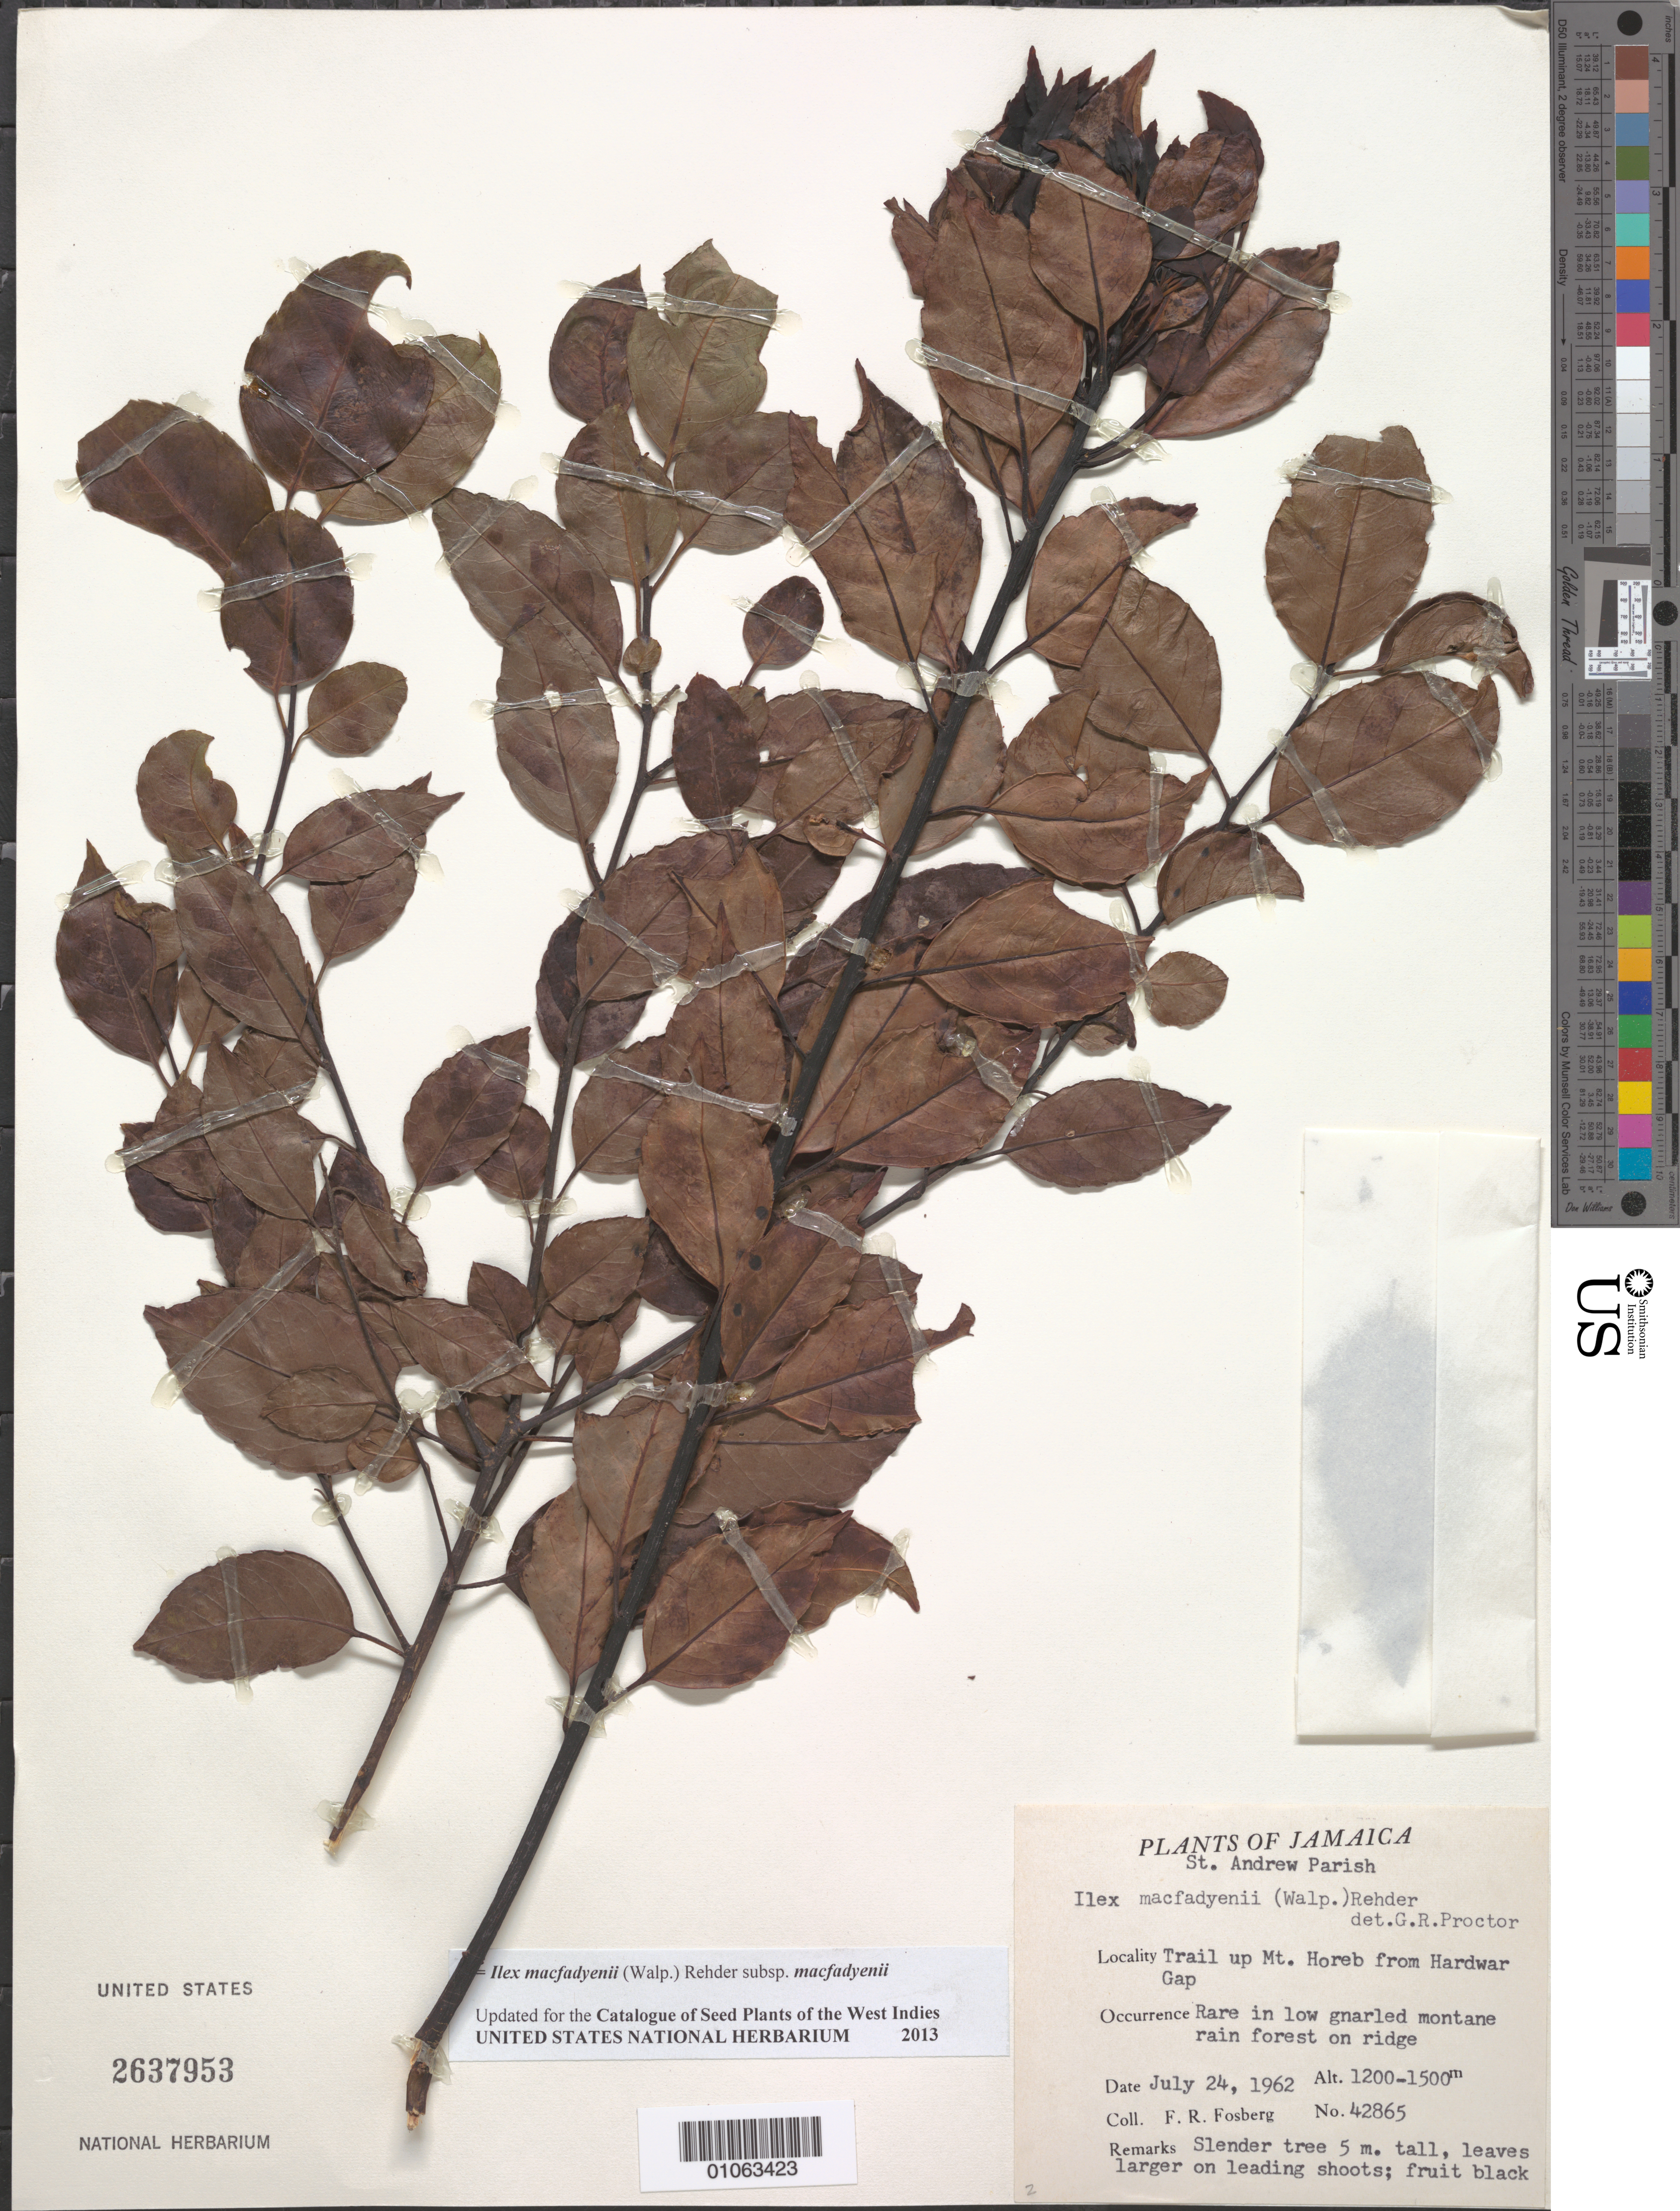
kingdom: Plantae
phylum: Tracheophyta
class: Magnoliopsida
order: Aquifoliales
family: Aquifoliaceae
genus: Ilex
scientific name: Ilex macfadyenii subsp. macfadyenii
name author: (Walp.) Rehder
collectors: F. R. Fosberg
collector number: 42865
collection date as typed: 24 Jul 1962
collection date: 1962-07-24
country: Jamaica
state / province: Saint Andrew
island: Jamaica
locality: Trail up Mt. Horeb from Hardwar Gap.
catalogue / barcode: US 2637953